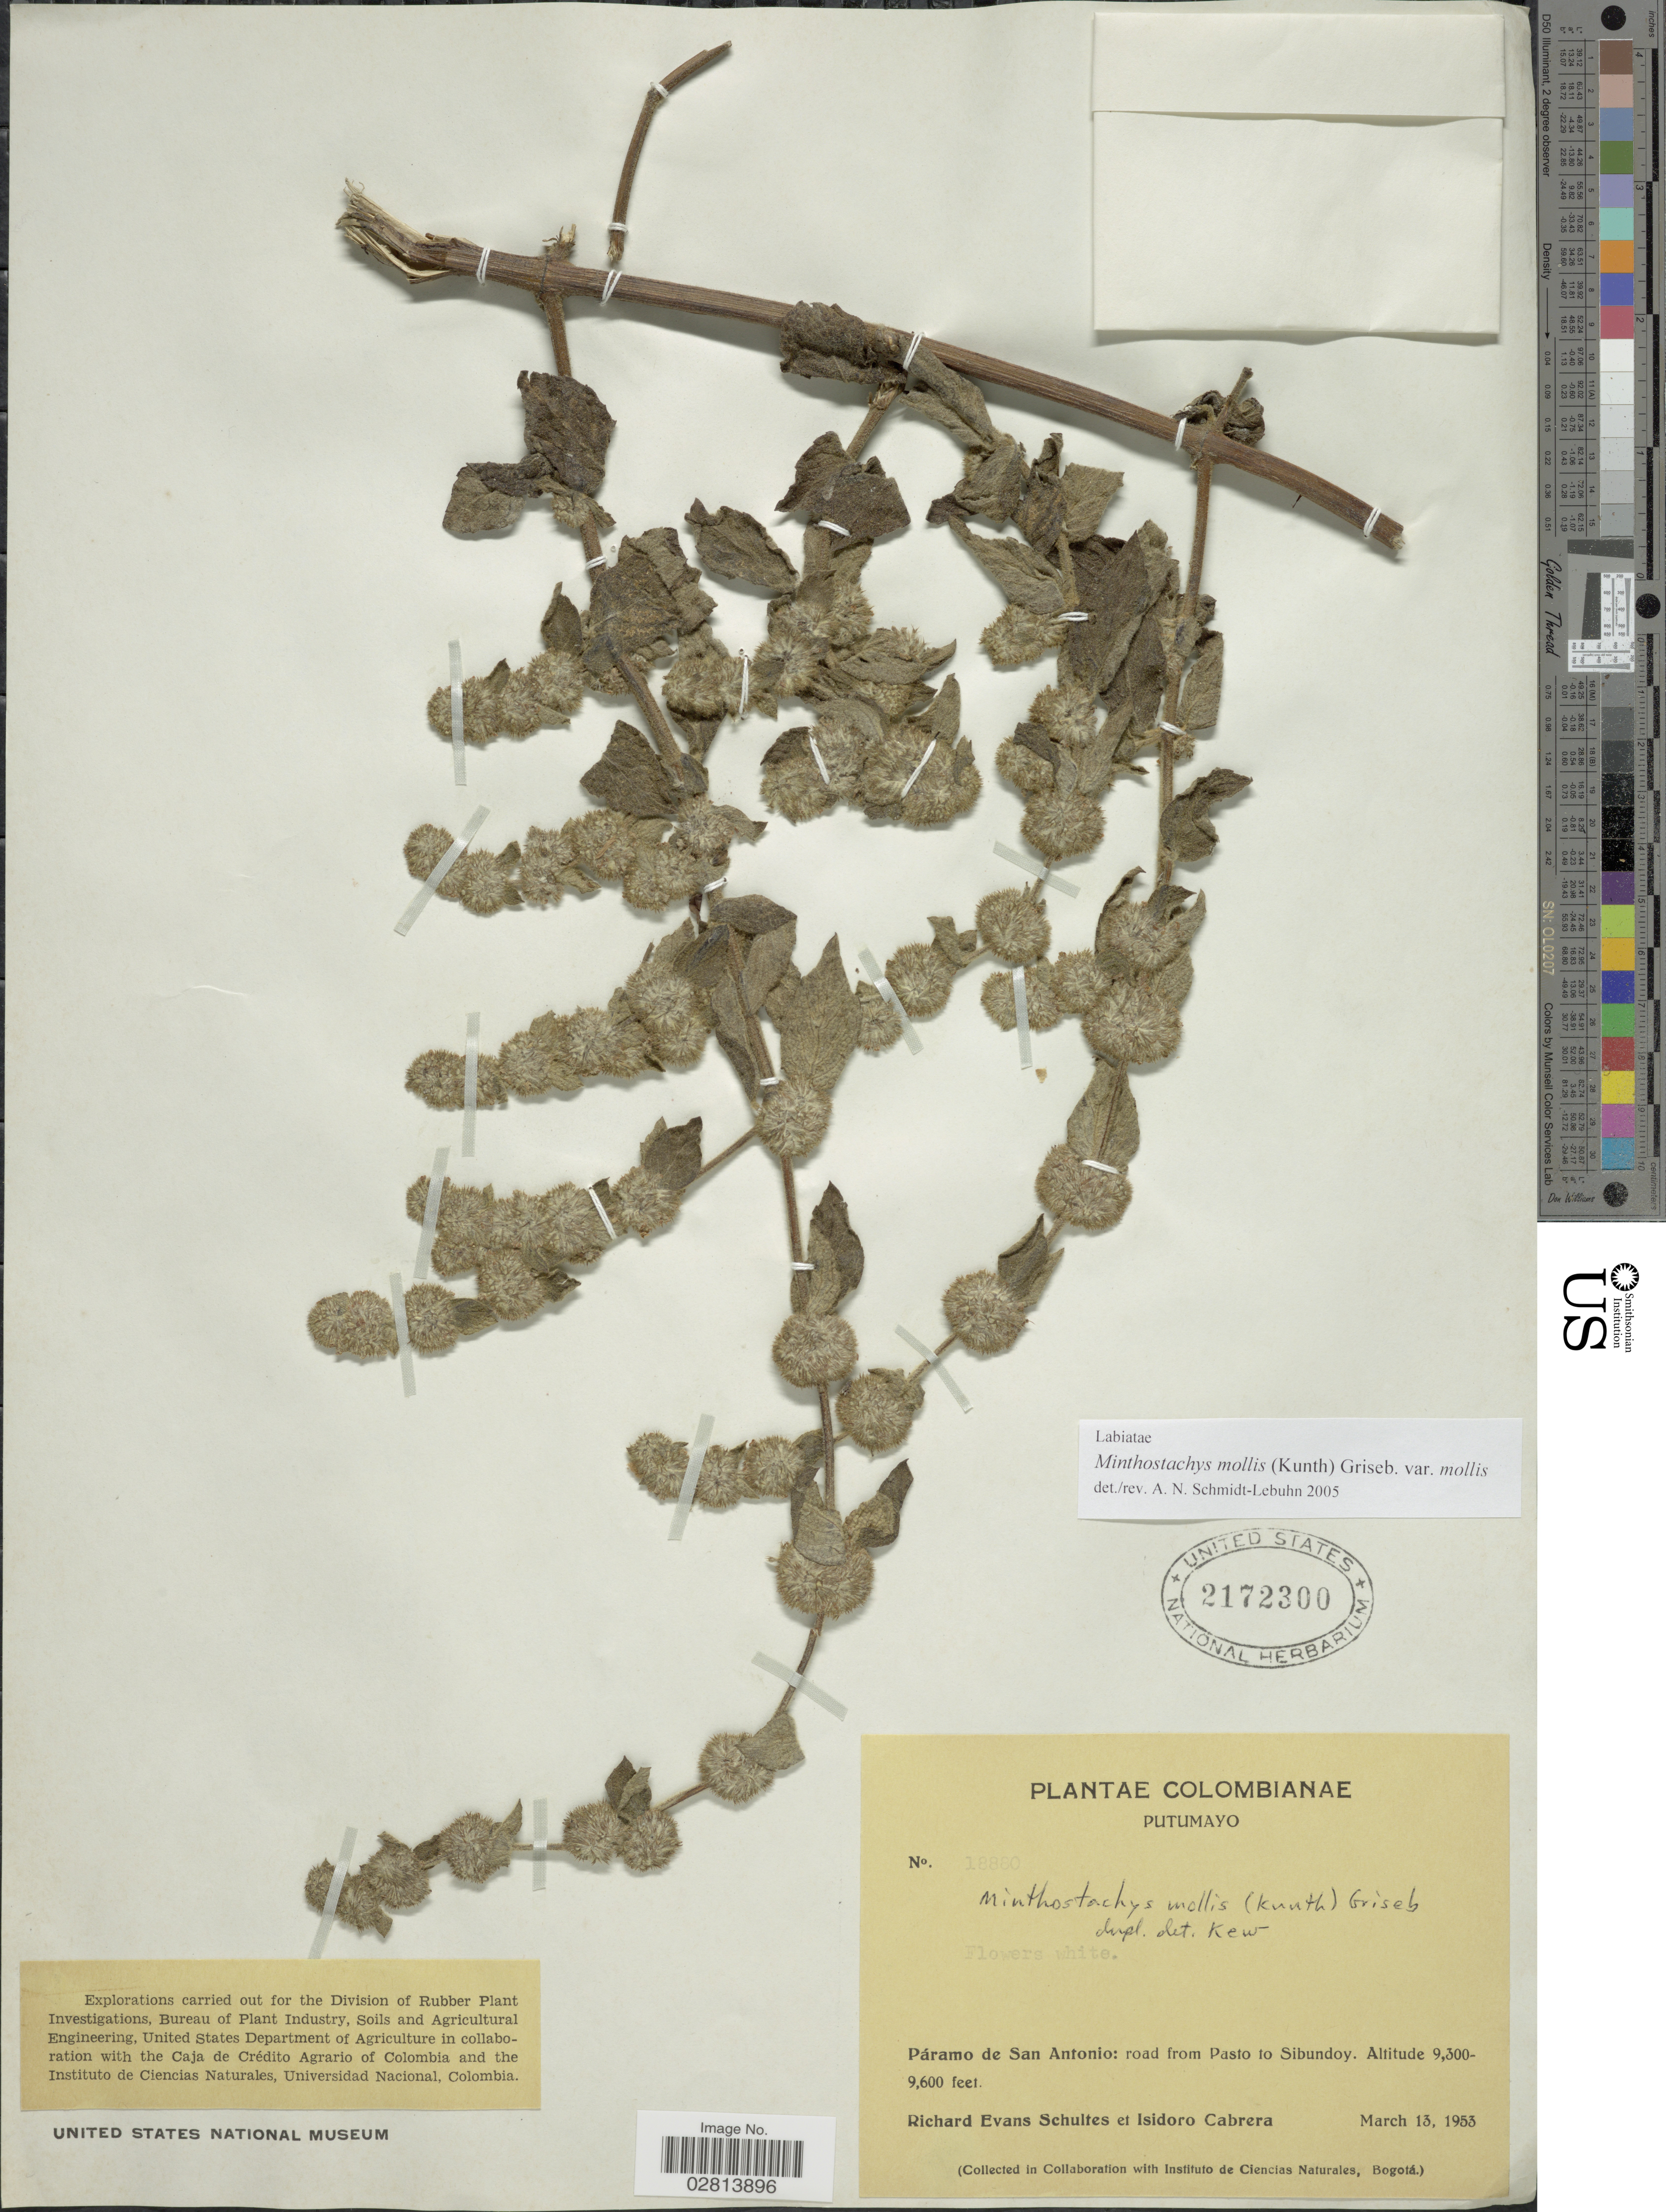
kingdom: Plantae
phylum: Tracheophyta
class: Magnoliopsida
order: Lamiales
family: Lamiaceae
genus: Minthostachys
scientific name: Minthostachys mollis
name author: (Kunth) Griseb.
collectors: R. E. Schultes & I. Cabrera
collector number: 18880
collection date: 1953-03-13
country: Colombia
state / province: Putumayo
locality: Páramo de San Antonio: road from Pasto to Sibundoy.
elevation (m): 2835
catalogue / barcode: US 2172300